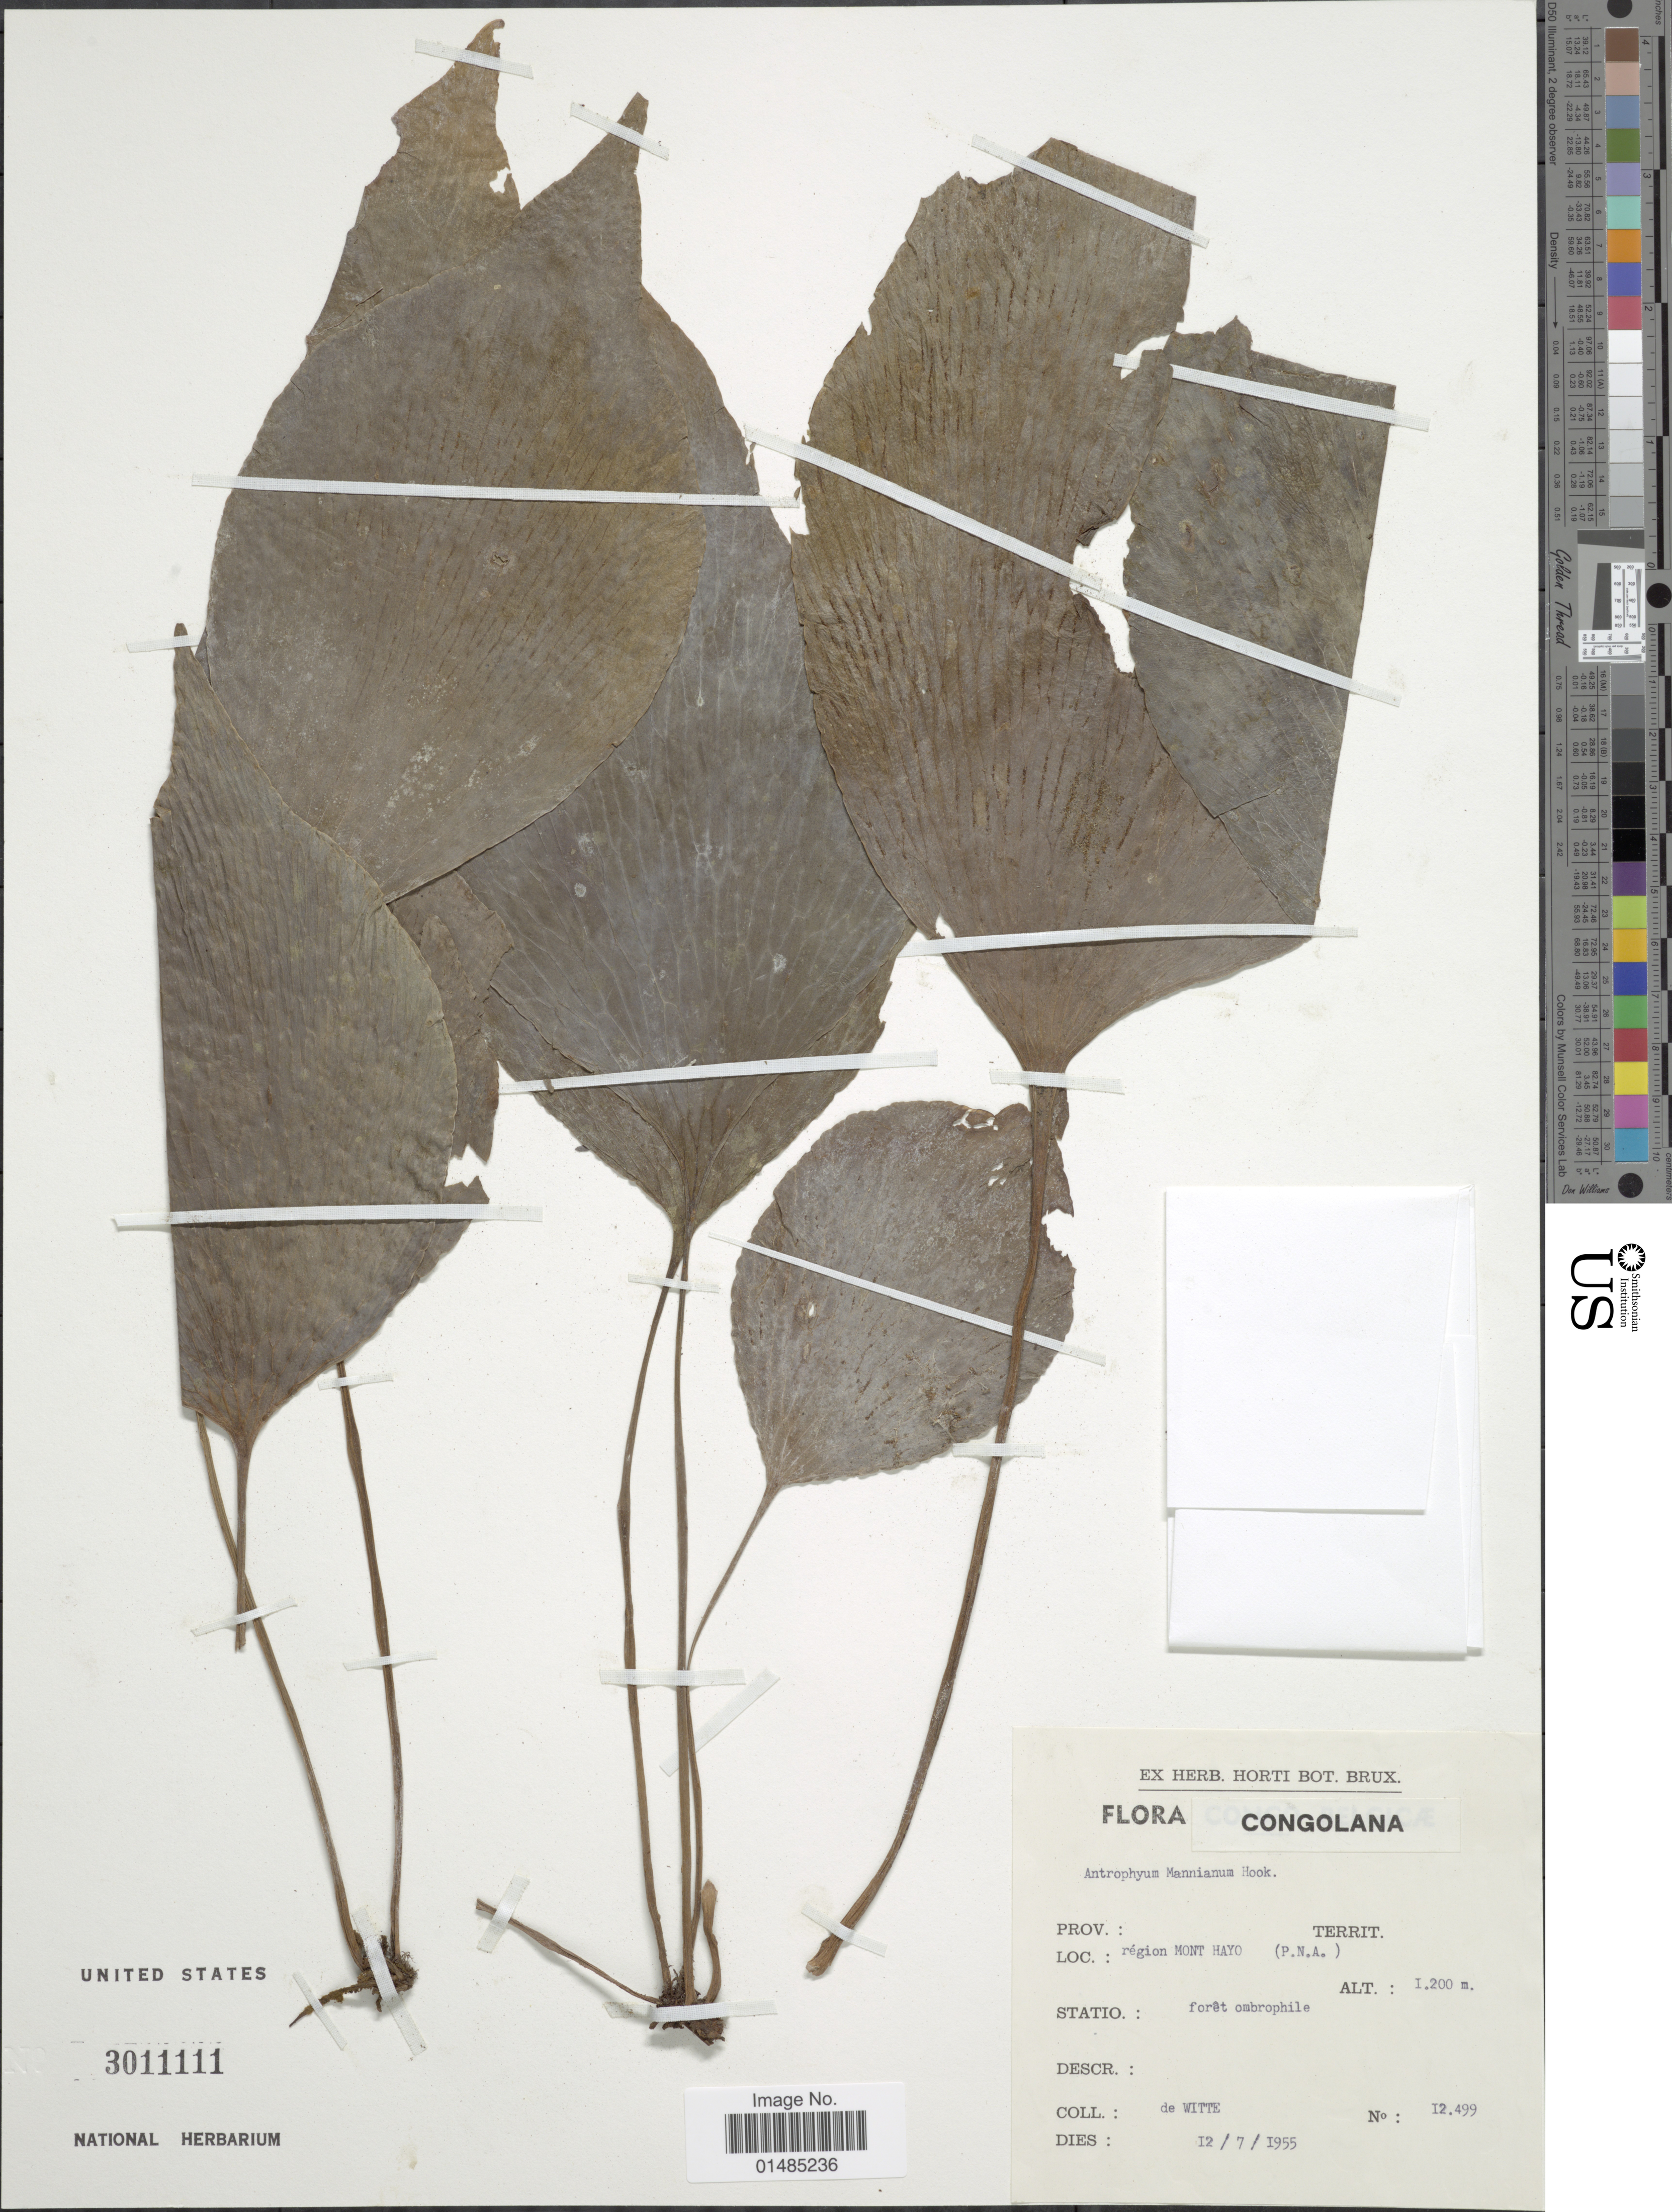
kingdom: Plantae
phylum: Tracheophyta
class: Polypodiopsida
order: Polypodiales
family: Pteridaceae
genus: Antrophyum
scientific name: Antrophyum mannianum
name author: Hook.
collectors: G. F. Witte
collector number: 12499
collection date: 1955-07-12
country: Congo, Democratic Republic of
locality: Région Mont Hayo (P.N.A.)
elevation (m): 1200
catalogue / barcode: US 3011111